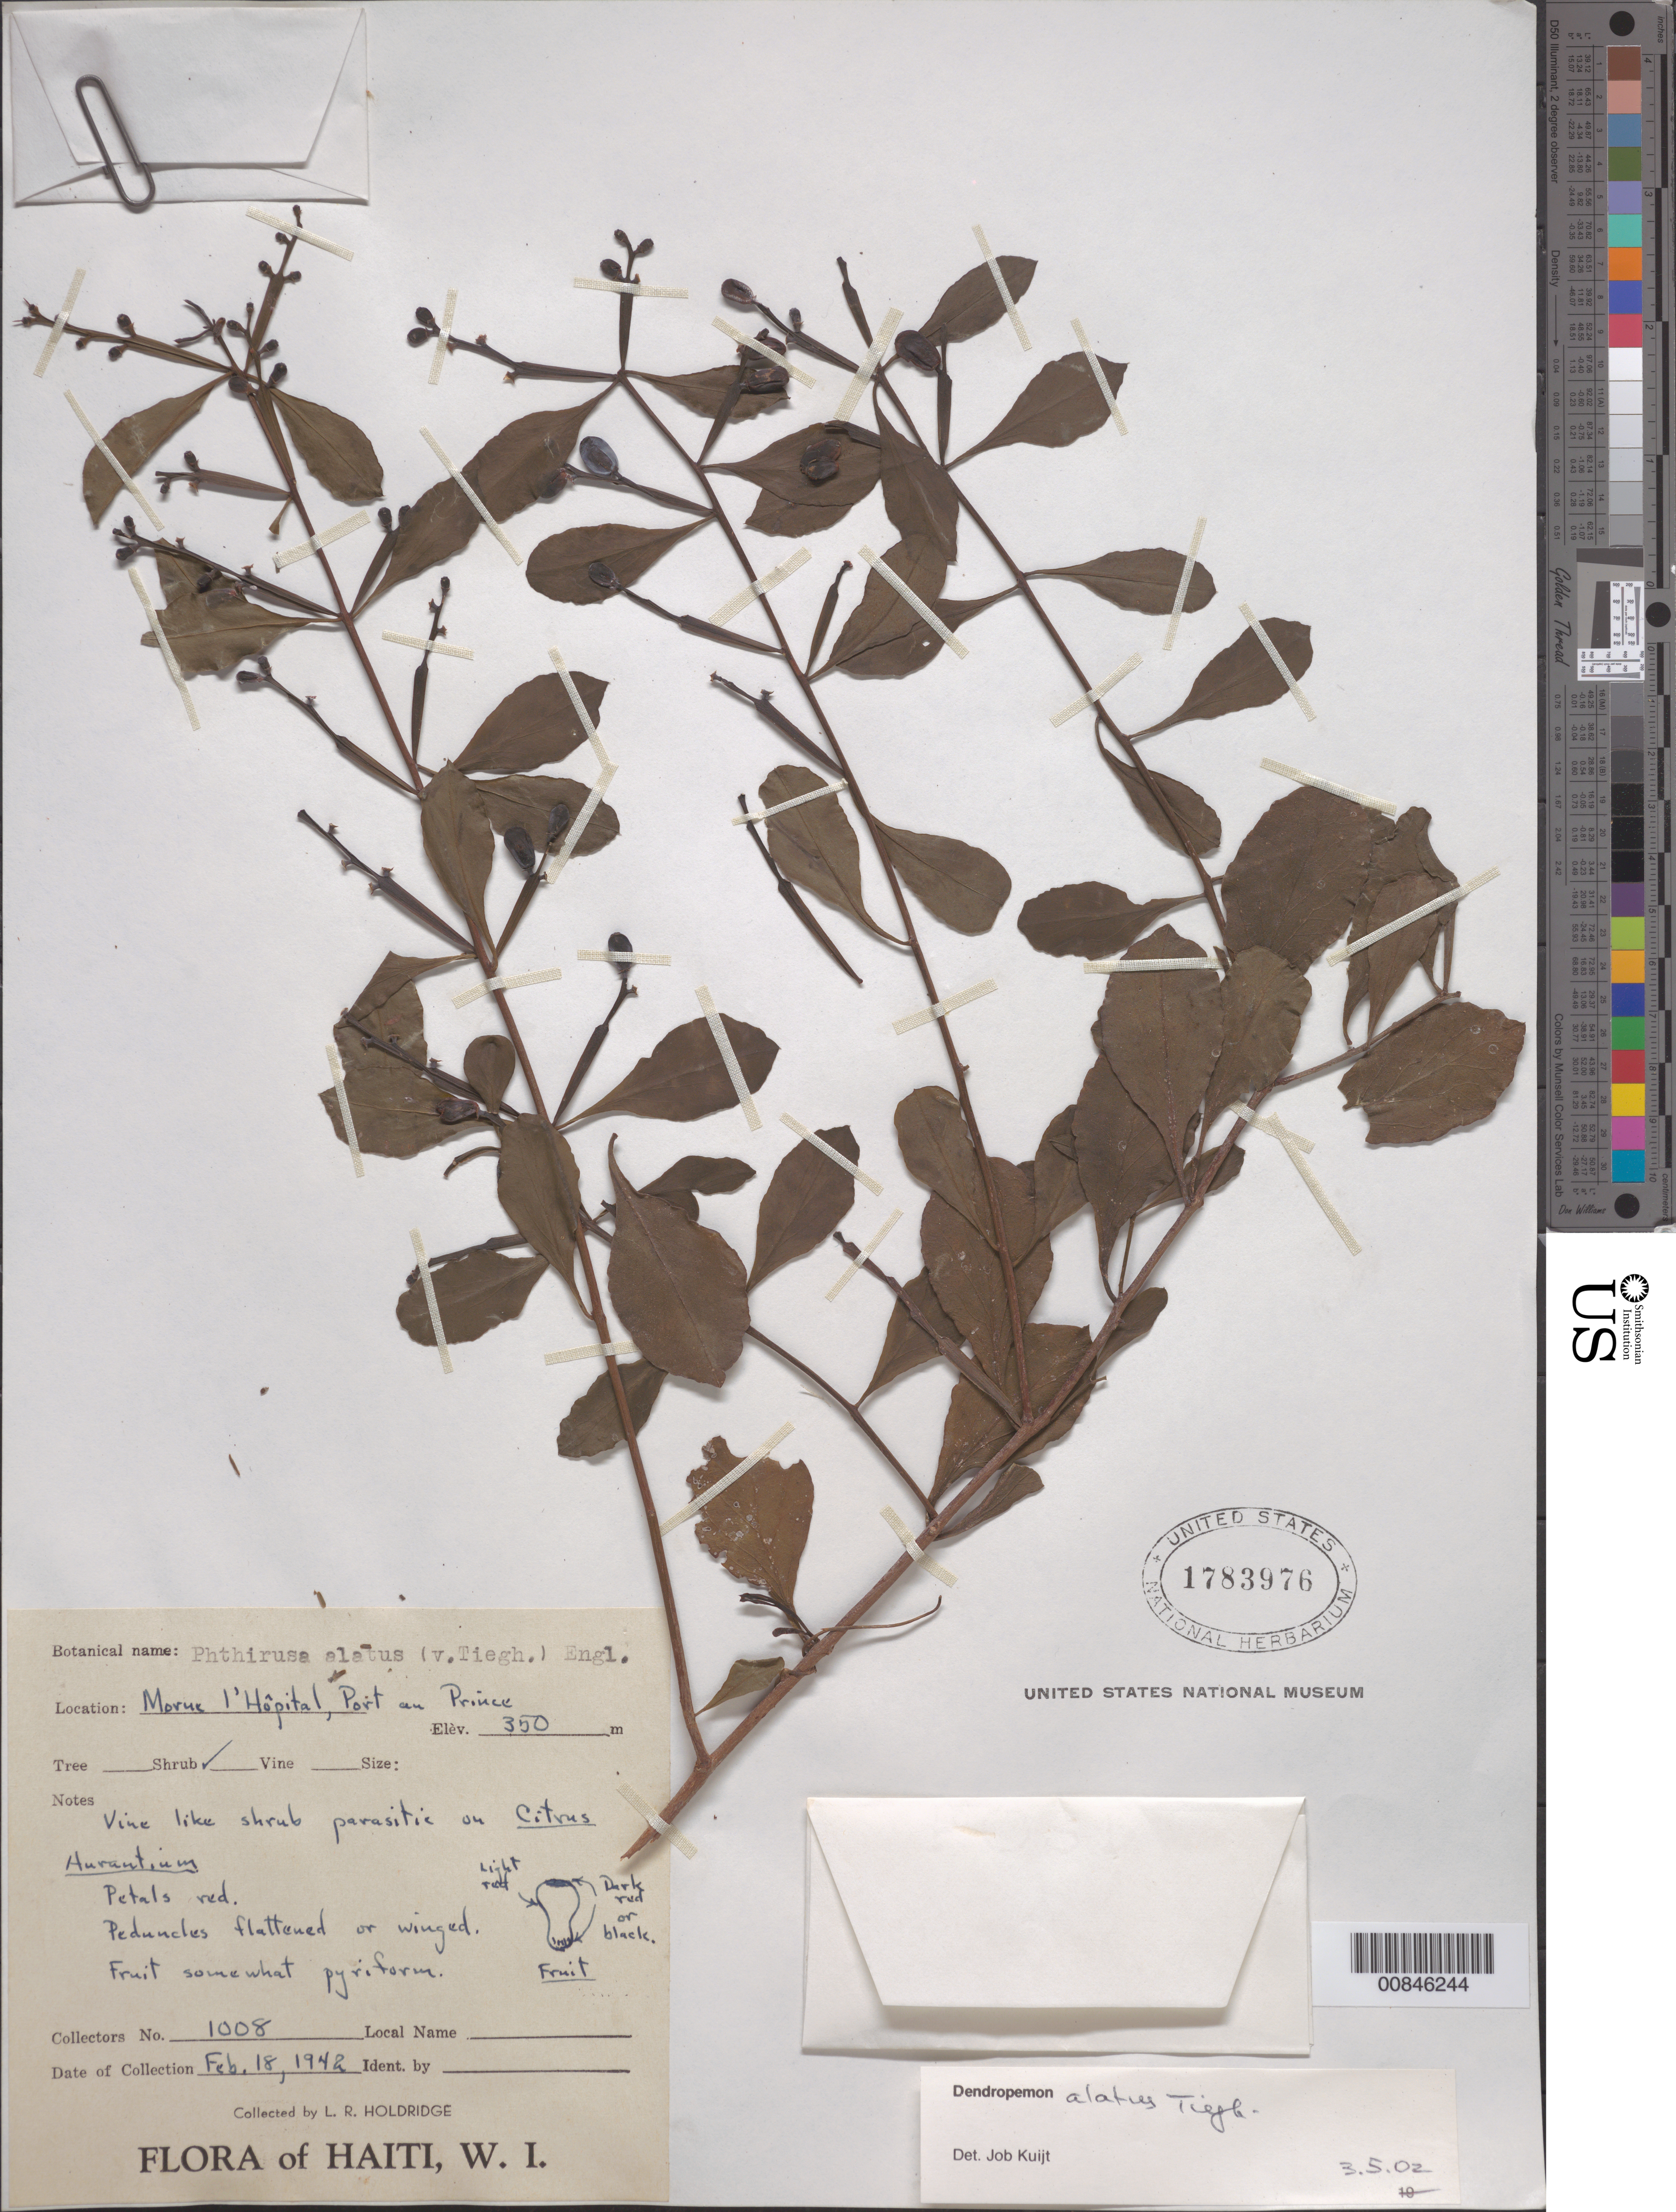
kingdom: Plantae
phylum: Tracheophyta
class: Magnoliopsida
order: Santalales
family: Loranthaceae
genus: Dendropemon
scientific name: Dendropemon alatus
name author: Tiegh.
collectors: L. Holdridge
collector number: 1008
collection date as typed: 18 Feb 1942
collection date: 1942-02-18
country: Haiti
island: Hispaniola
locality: Morne l'Hôpital, Port au Prince.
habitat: On Citrus aurantium.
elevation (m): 350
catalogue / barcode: US 1783976